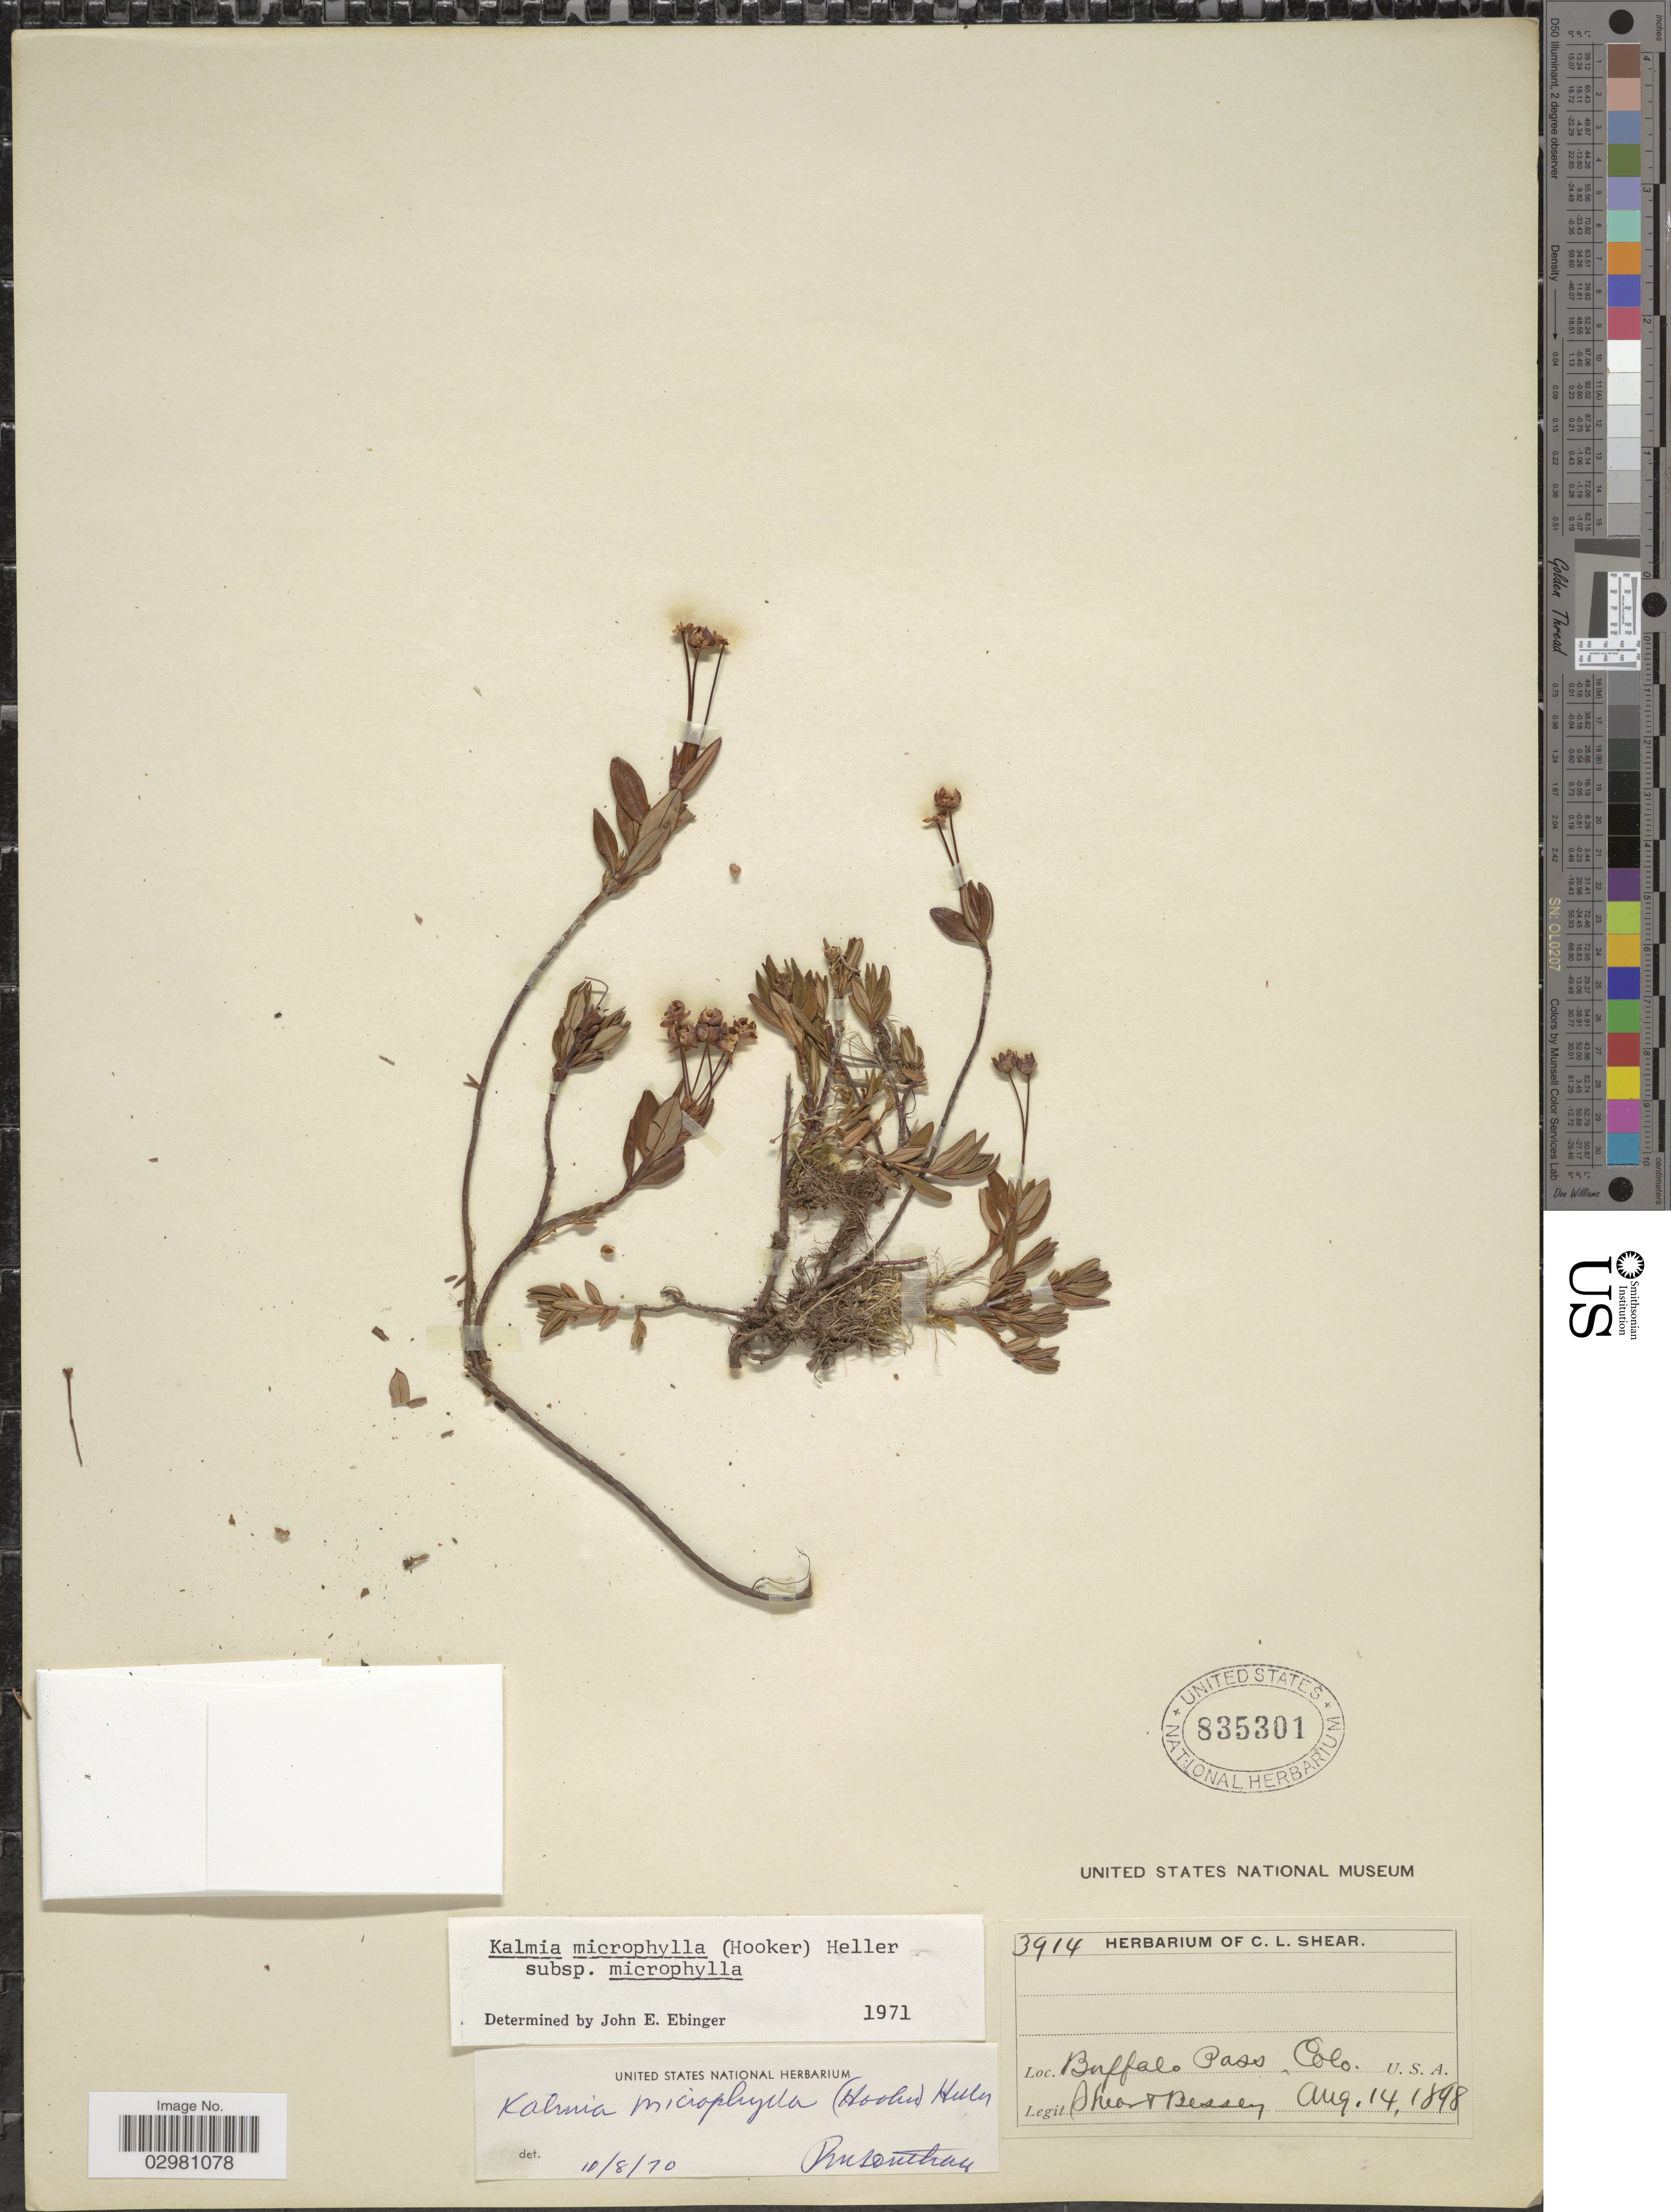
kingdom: Plantae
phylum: Tracheophyta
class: Magnoliopsida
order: Ericales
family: Ericaceae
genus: Kalmia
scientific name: Kalmia microphylla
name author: (Hook.) A. Heller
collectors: -- Shear & -. Bessey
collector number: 3914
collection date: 1898-08-14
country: United States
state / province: Colorado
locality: Buffalo Pass, Colo.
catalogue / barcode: US 835301